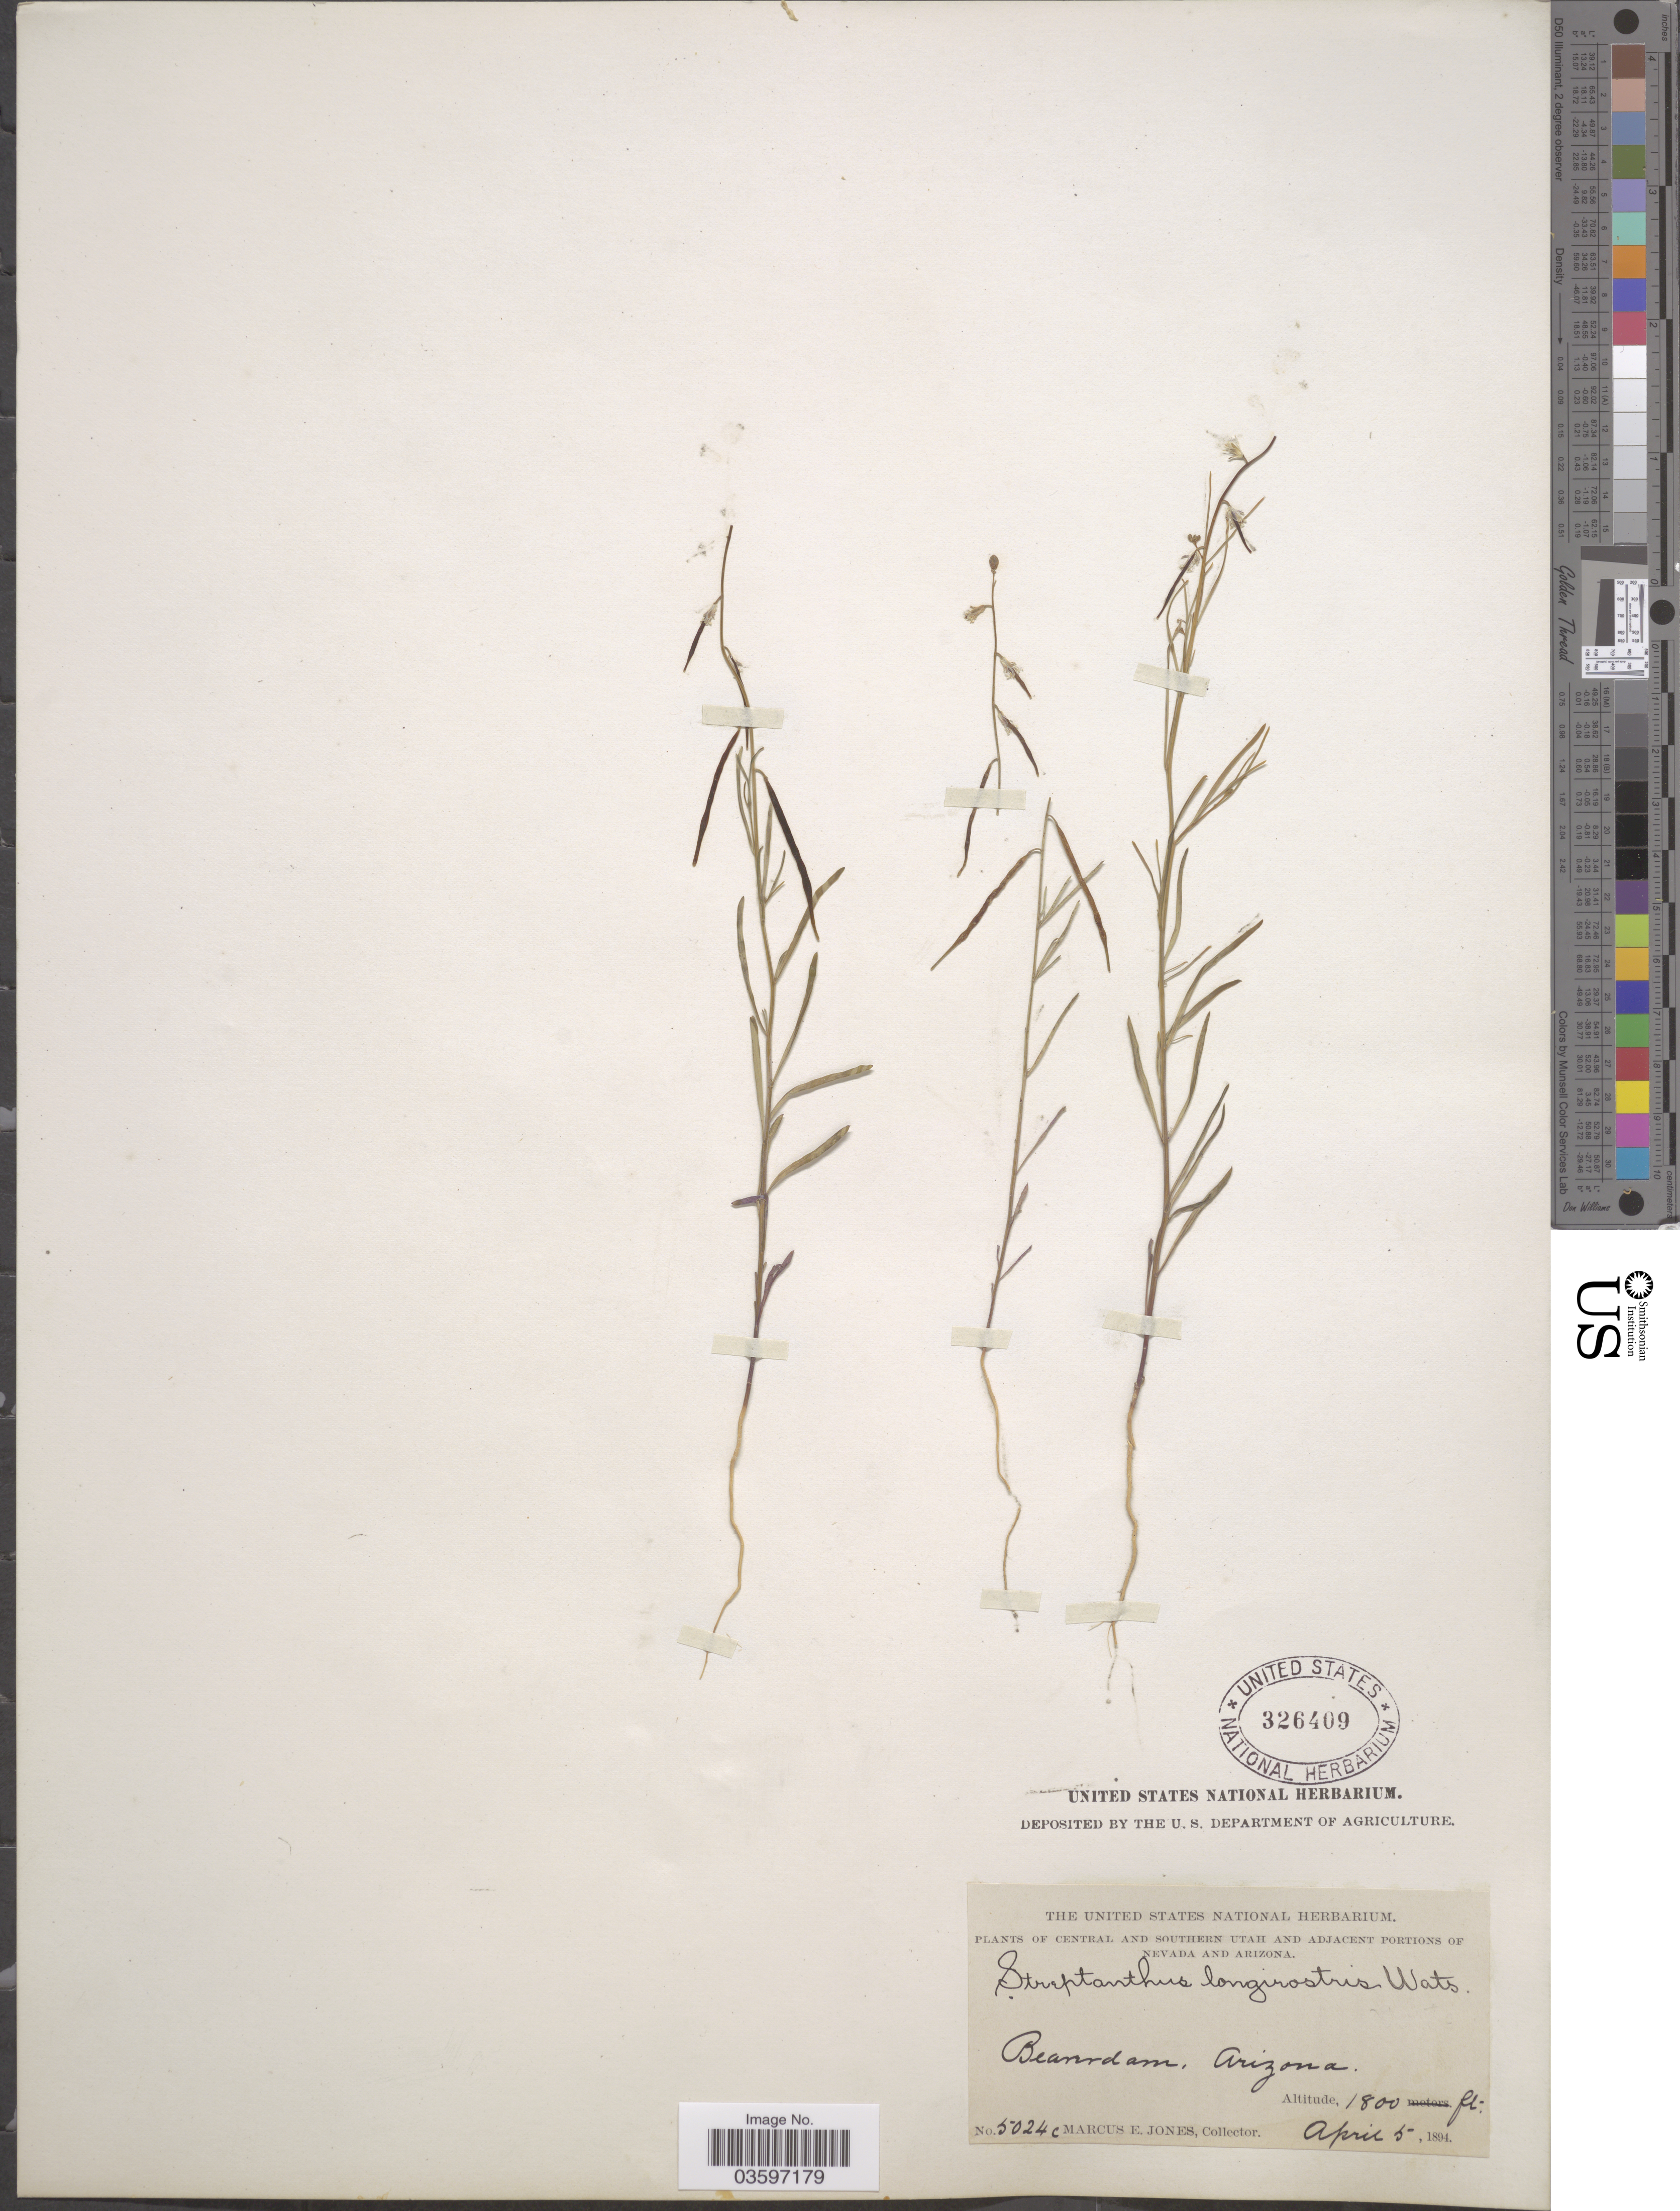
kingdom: Plantae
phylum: Tracheophyta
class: Magnoliopsida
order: Brassicales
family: Brassicaceae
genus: Streptanthella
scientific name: Streptanthella longirostris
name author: (S. Watson) Rydb.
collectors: M. E. Jones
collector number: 5024C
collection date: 1894-04-05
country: United States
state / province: Arizona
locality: Beaverdam.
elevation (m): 549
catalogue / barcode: US 326409